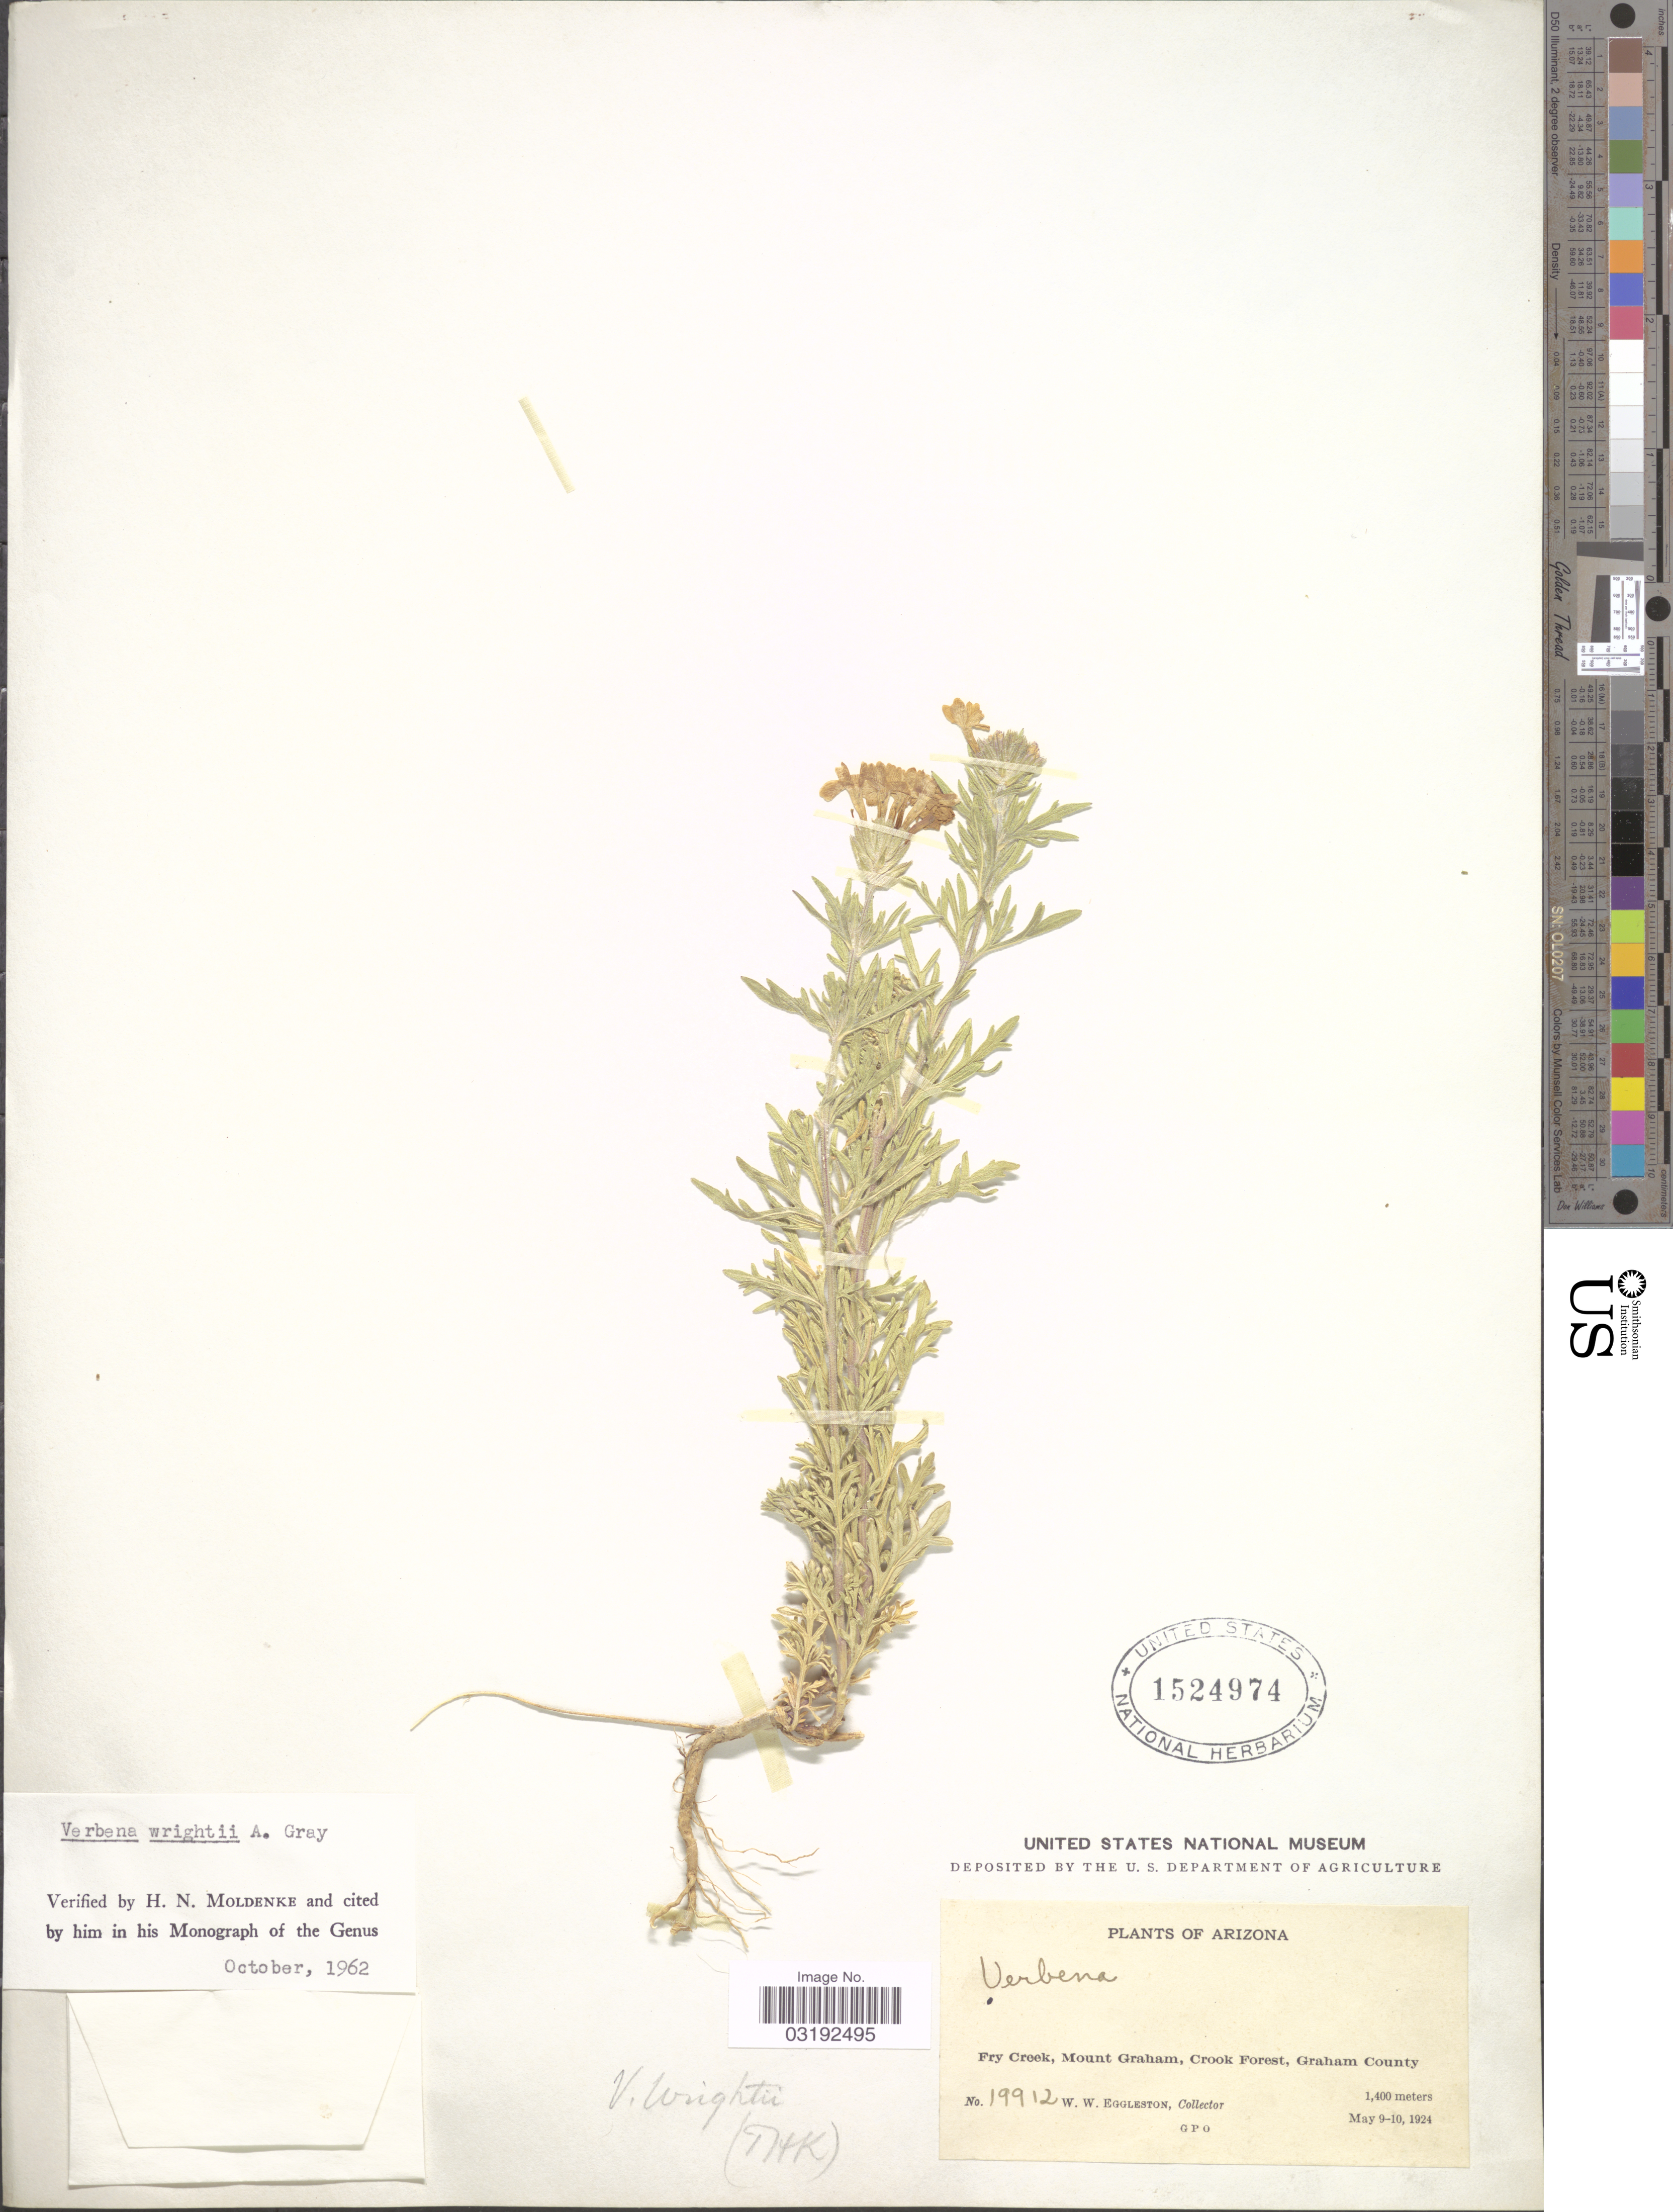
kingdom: Plantae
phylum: Tracheophyta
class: Magnoliopsida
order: Lamiales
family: Verbenaceae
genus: Verbena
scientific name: Verbena wrightii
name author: A. Gray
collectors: W. W. Eggleston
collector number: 19912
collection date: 1924-05-09/1924-05-10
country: United States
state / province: Arizona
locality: Fry Creek, Mount Graham, Crook Forest, Graham County.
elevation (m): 1400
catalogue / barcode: US 1524974